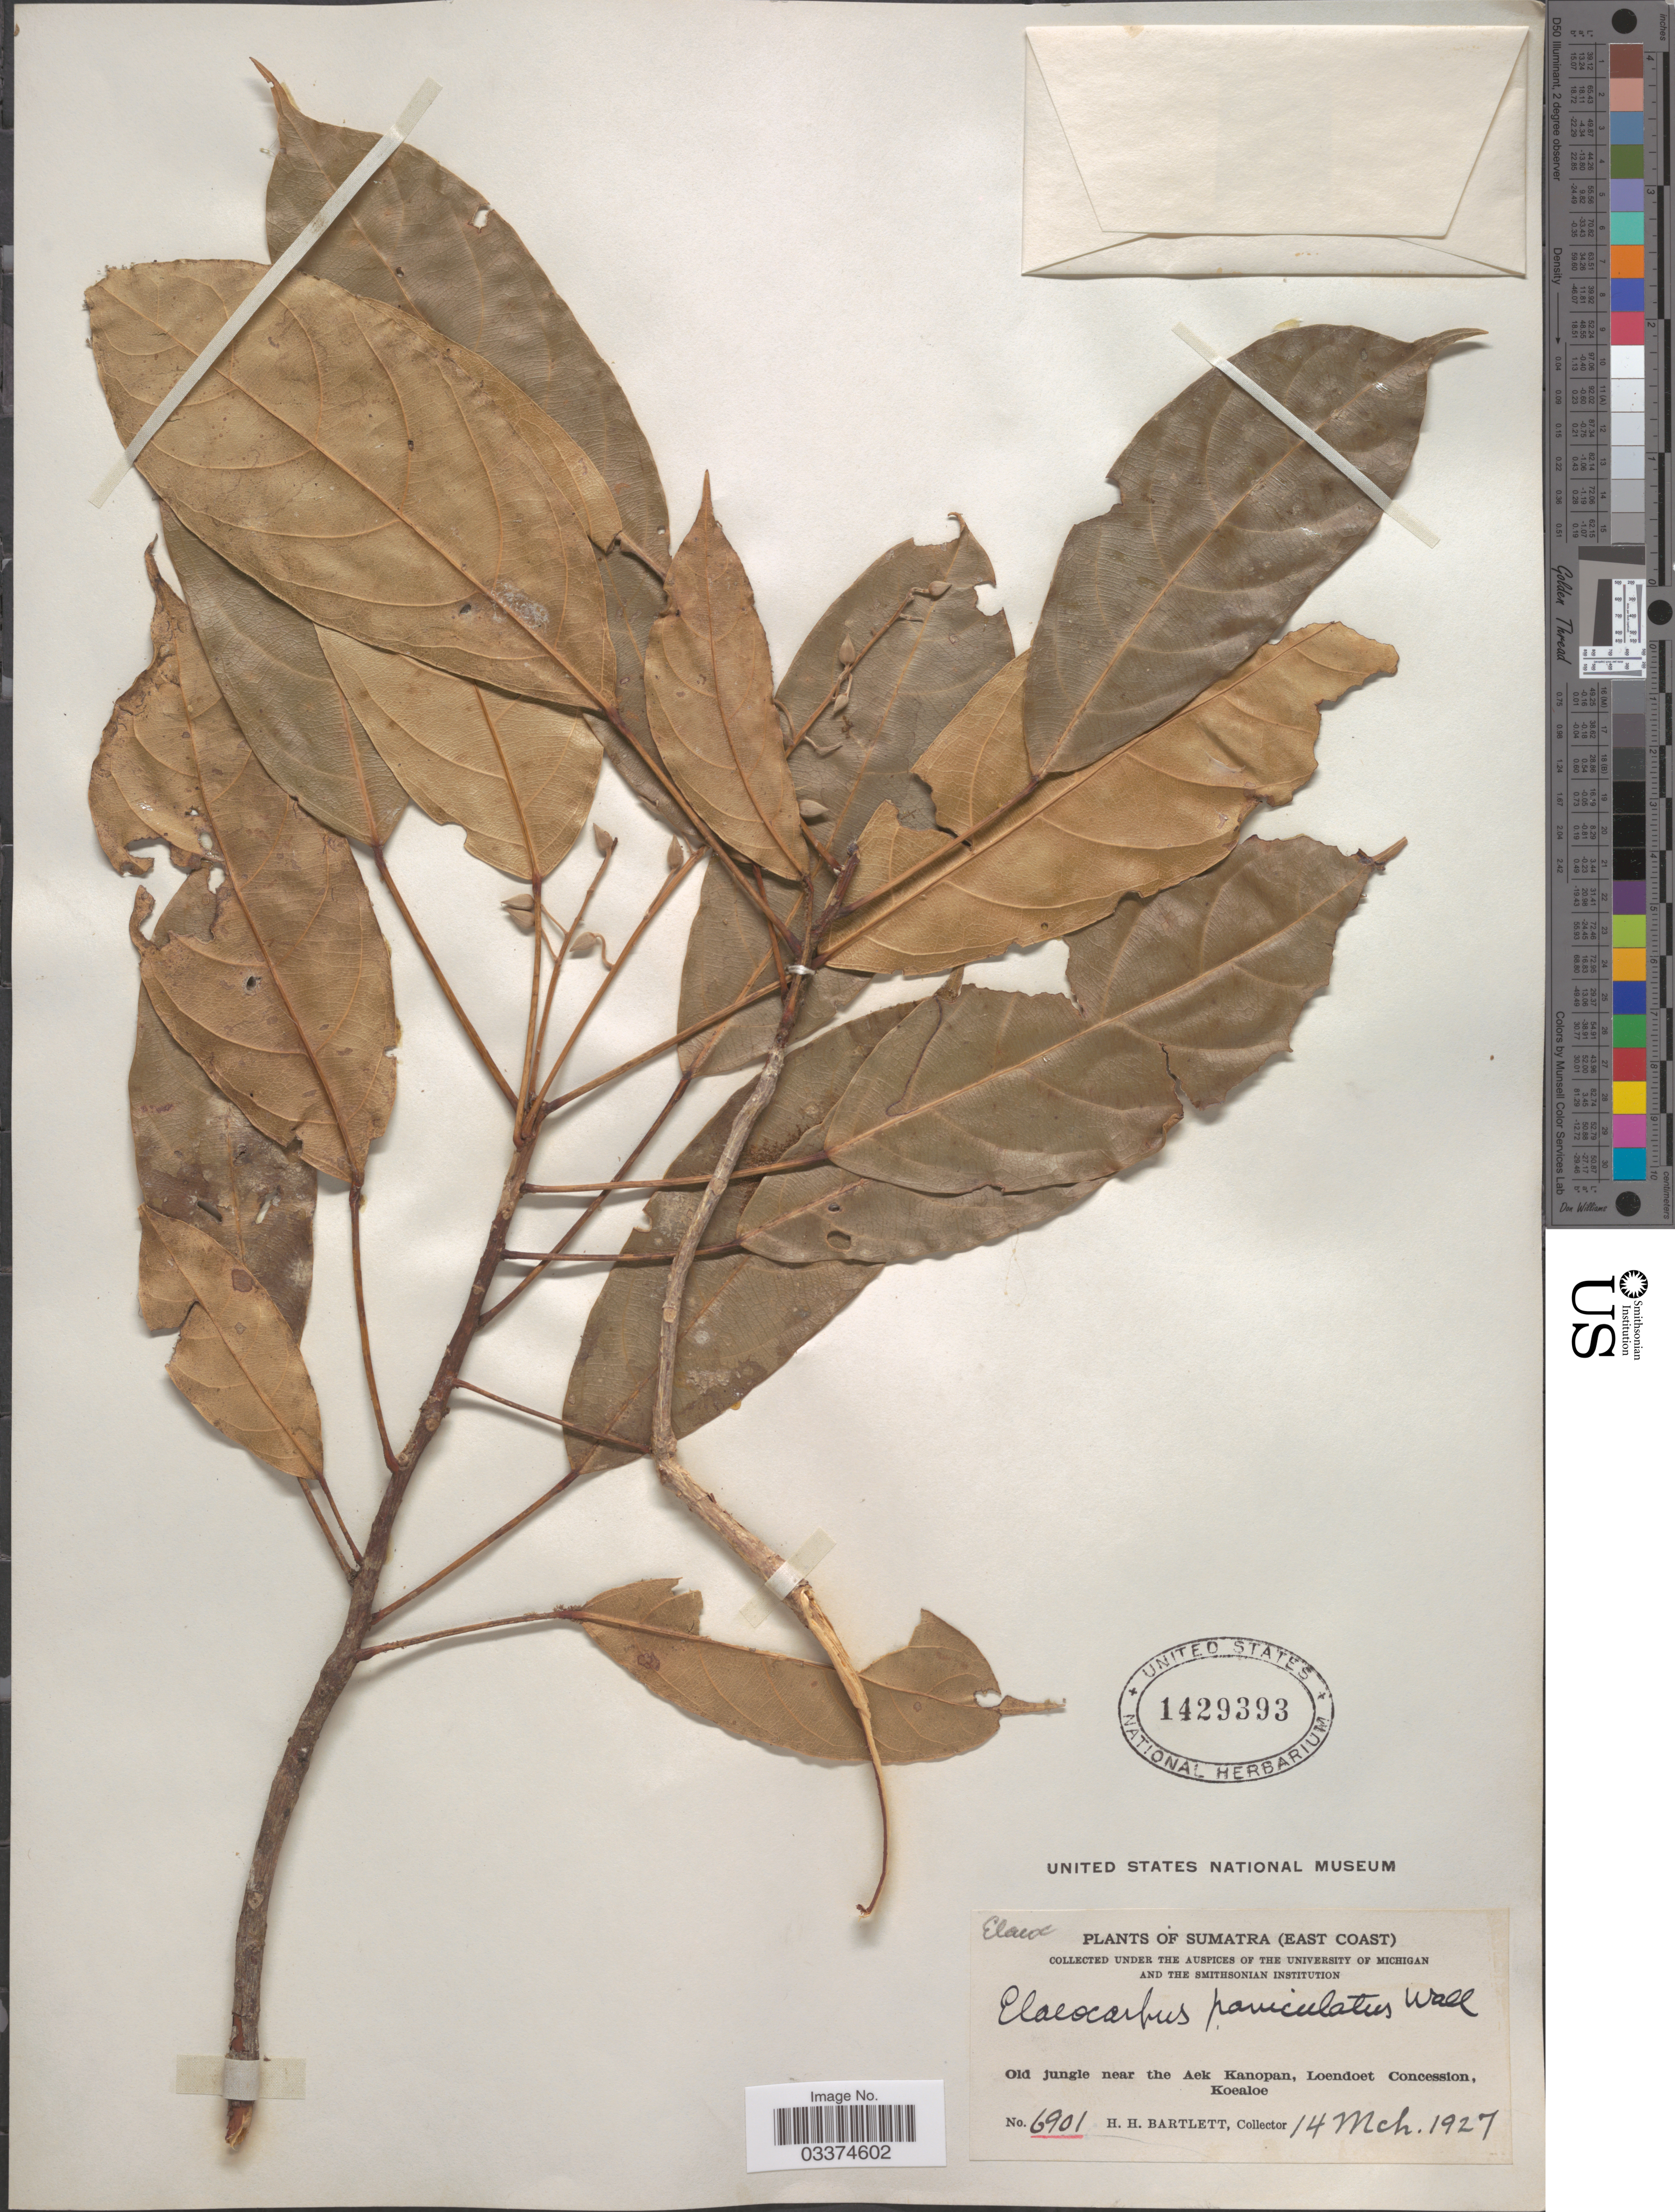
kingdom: Plantae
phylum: Tracheophyta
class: Magnoliopsida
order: Oxalidales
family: Elaeocarpaceae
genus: Elaeocarpus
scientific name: Elaeocarpus paniculatus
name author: Wall. ex K. Müller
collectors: H. H. Bartlett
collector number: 6901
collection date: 1927-03-14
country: Indonesia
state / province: Sumatra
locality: East Coast, Old jungle near the Aek Kanopan, Loendoet Concession Koealoe.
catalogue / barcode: US 1429393